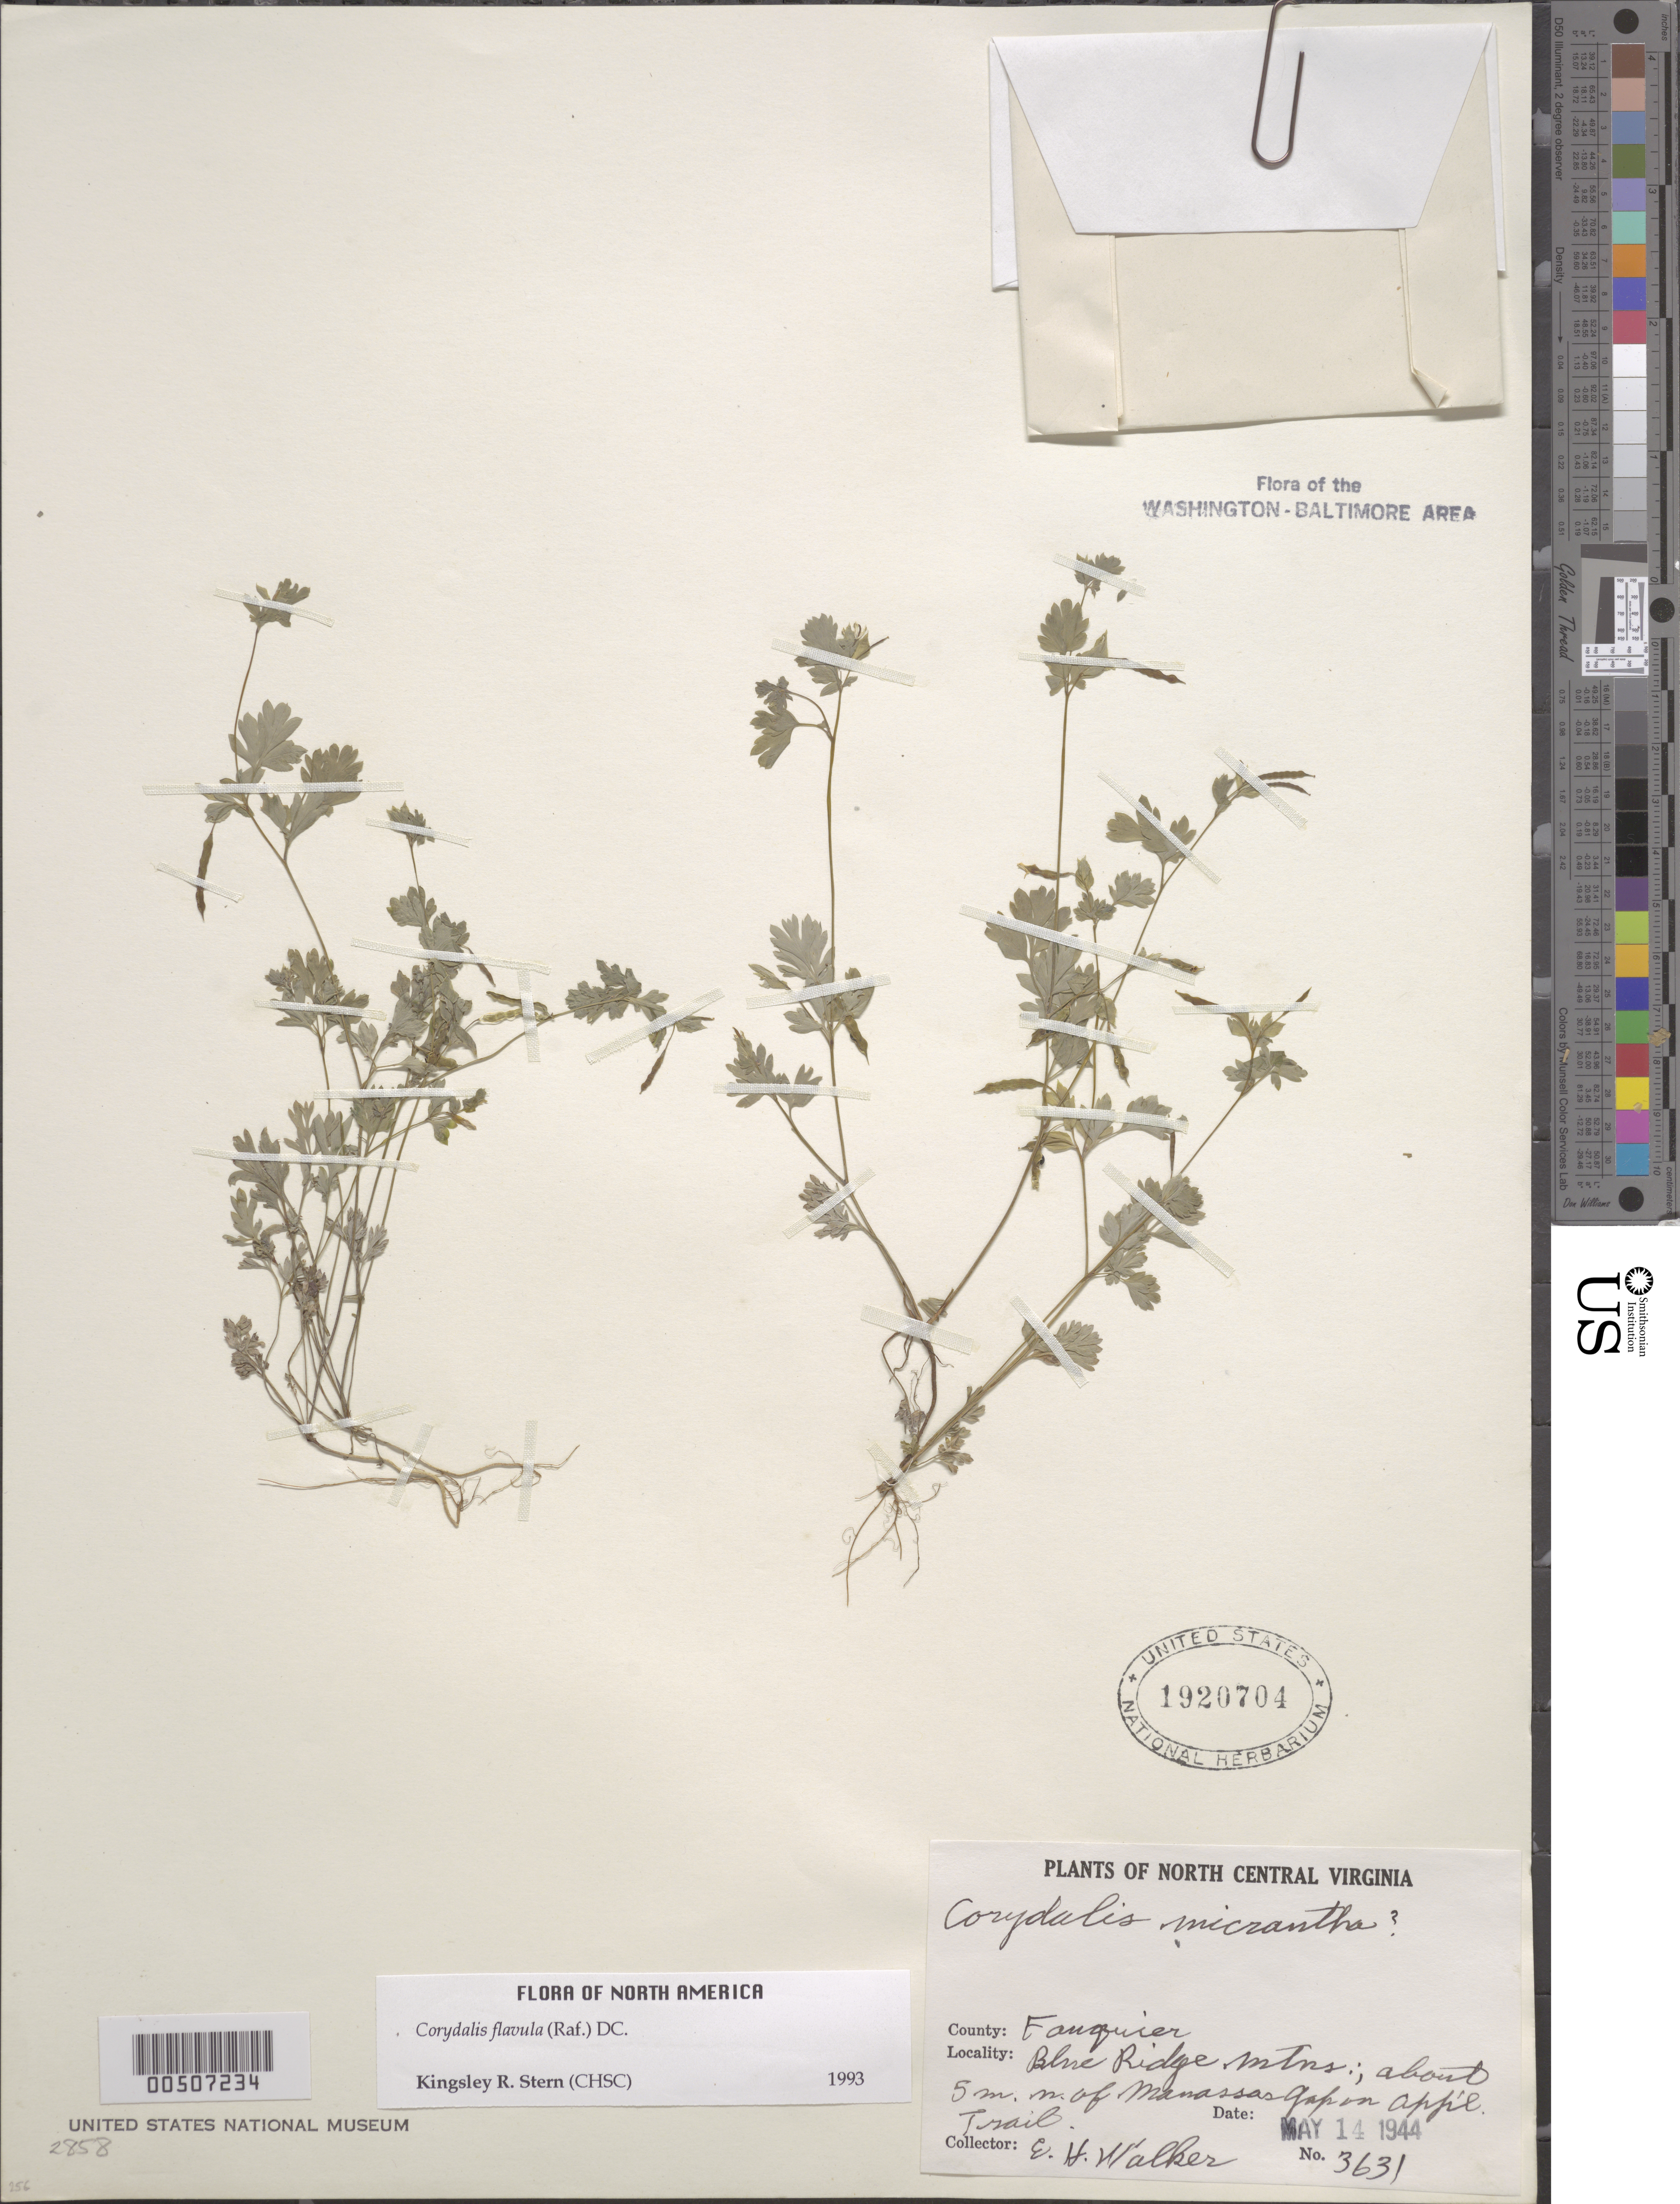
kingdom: Plantae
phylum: Tracheophyta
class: Magnoliopsida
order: Ranunculales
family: Papaveraceae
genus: Corydalis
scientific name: Corydalis flavula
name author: (Raf.) DC.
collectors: E. H. Walker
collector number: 3631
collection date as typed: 14 May 1944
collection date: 1944-05-14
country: United States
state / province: Virginia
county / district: Fauquier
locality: Blue ridge Mtns., N of Manassas Gap on the Appalachian Trail.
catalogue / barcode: US 1920704